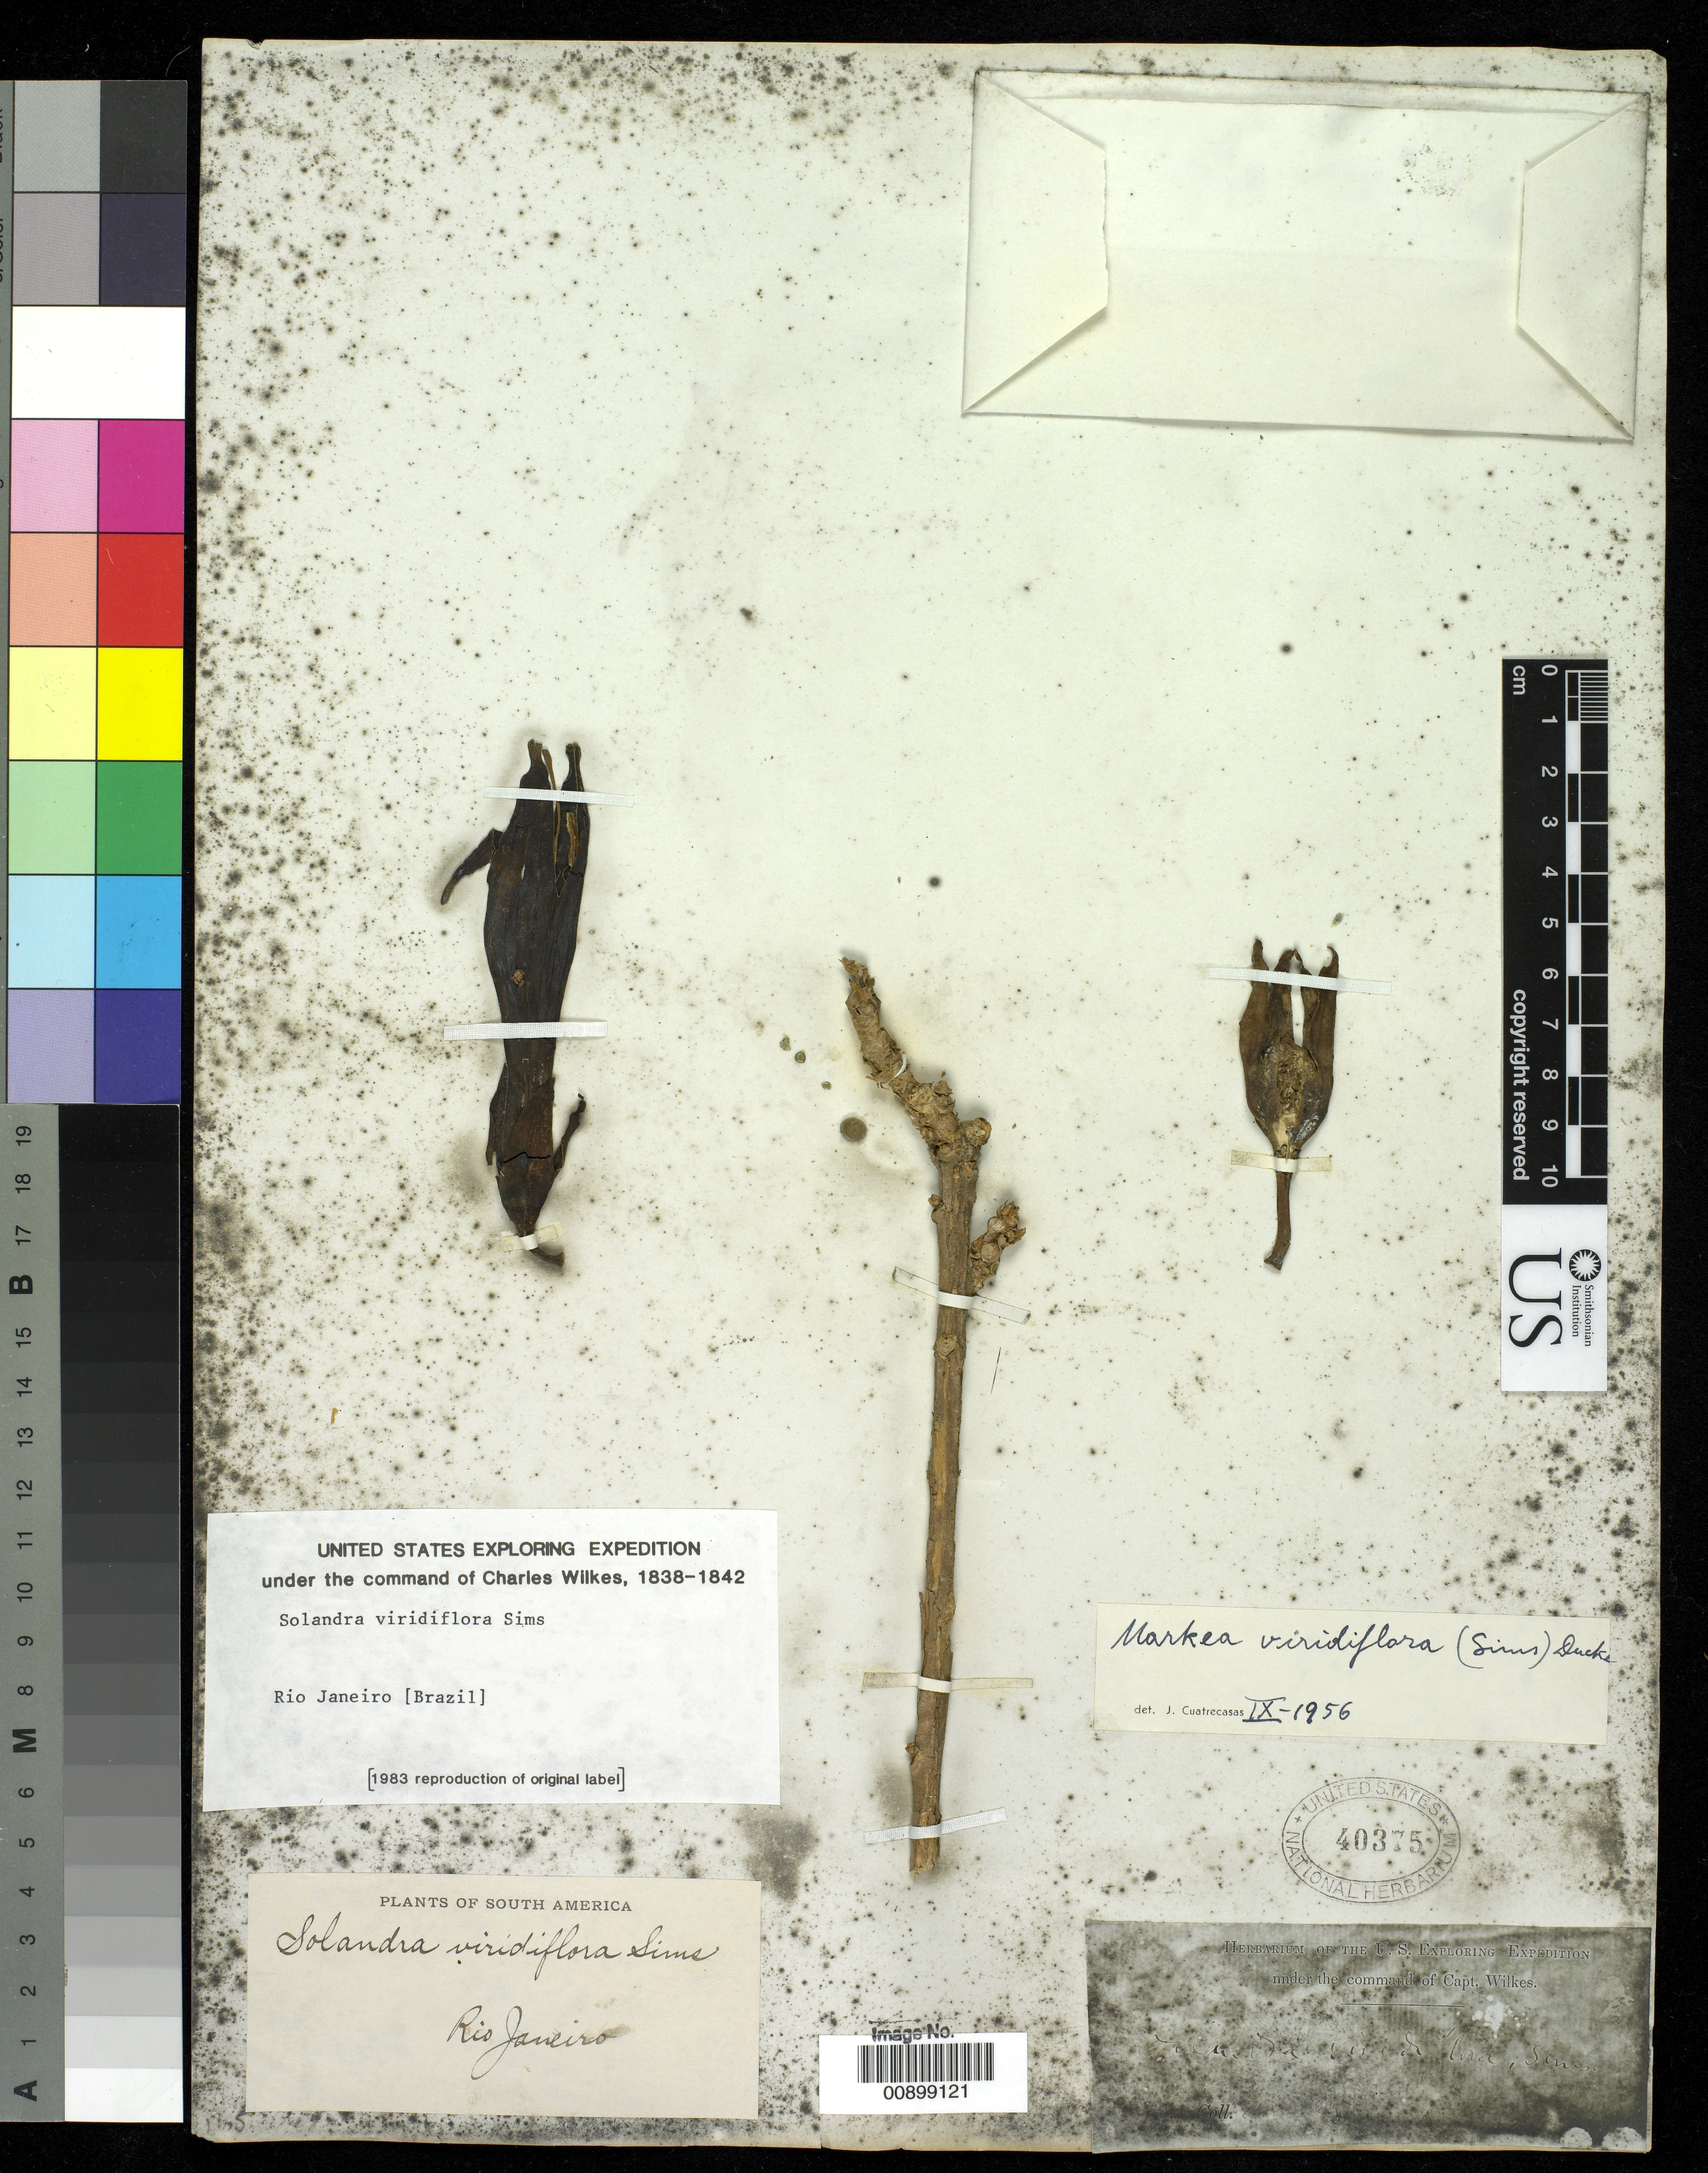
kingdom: Plantae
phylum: Tracheophyta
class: Magnoliopsida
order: Solanales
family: Solanaceae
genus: Solandra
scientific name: Solandra viridiflora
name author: Sims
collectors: Wilkes Explor. Exped.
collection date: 1838/1842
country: Brazil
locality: Rio de Janeiro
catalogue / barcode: US 40375